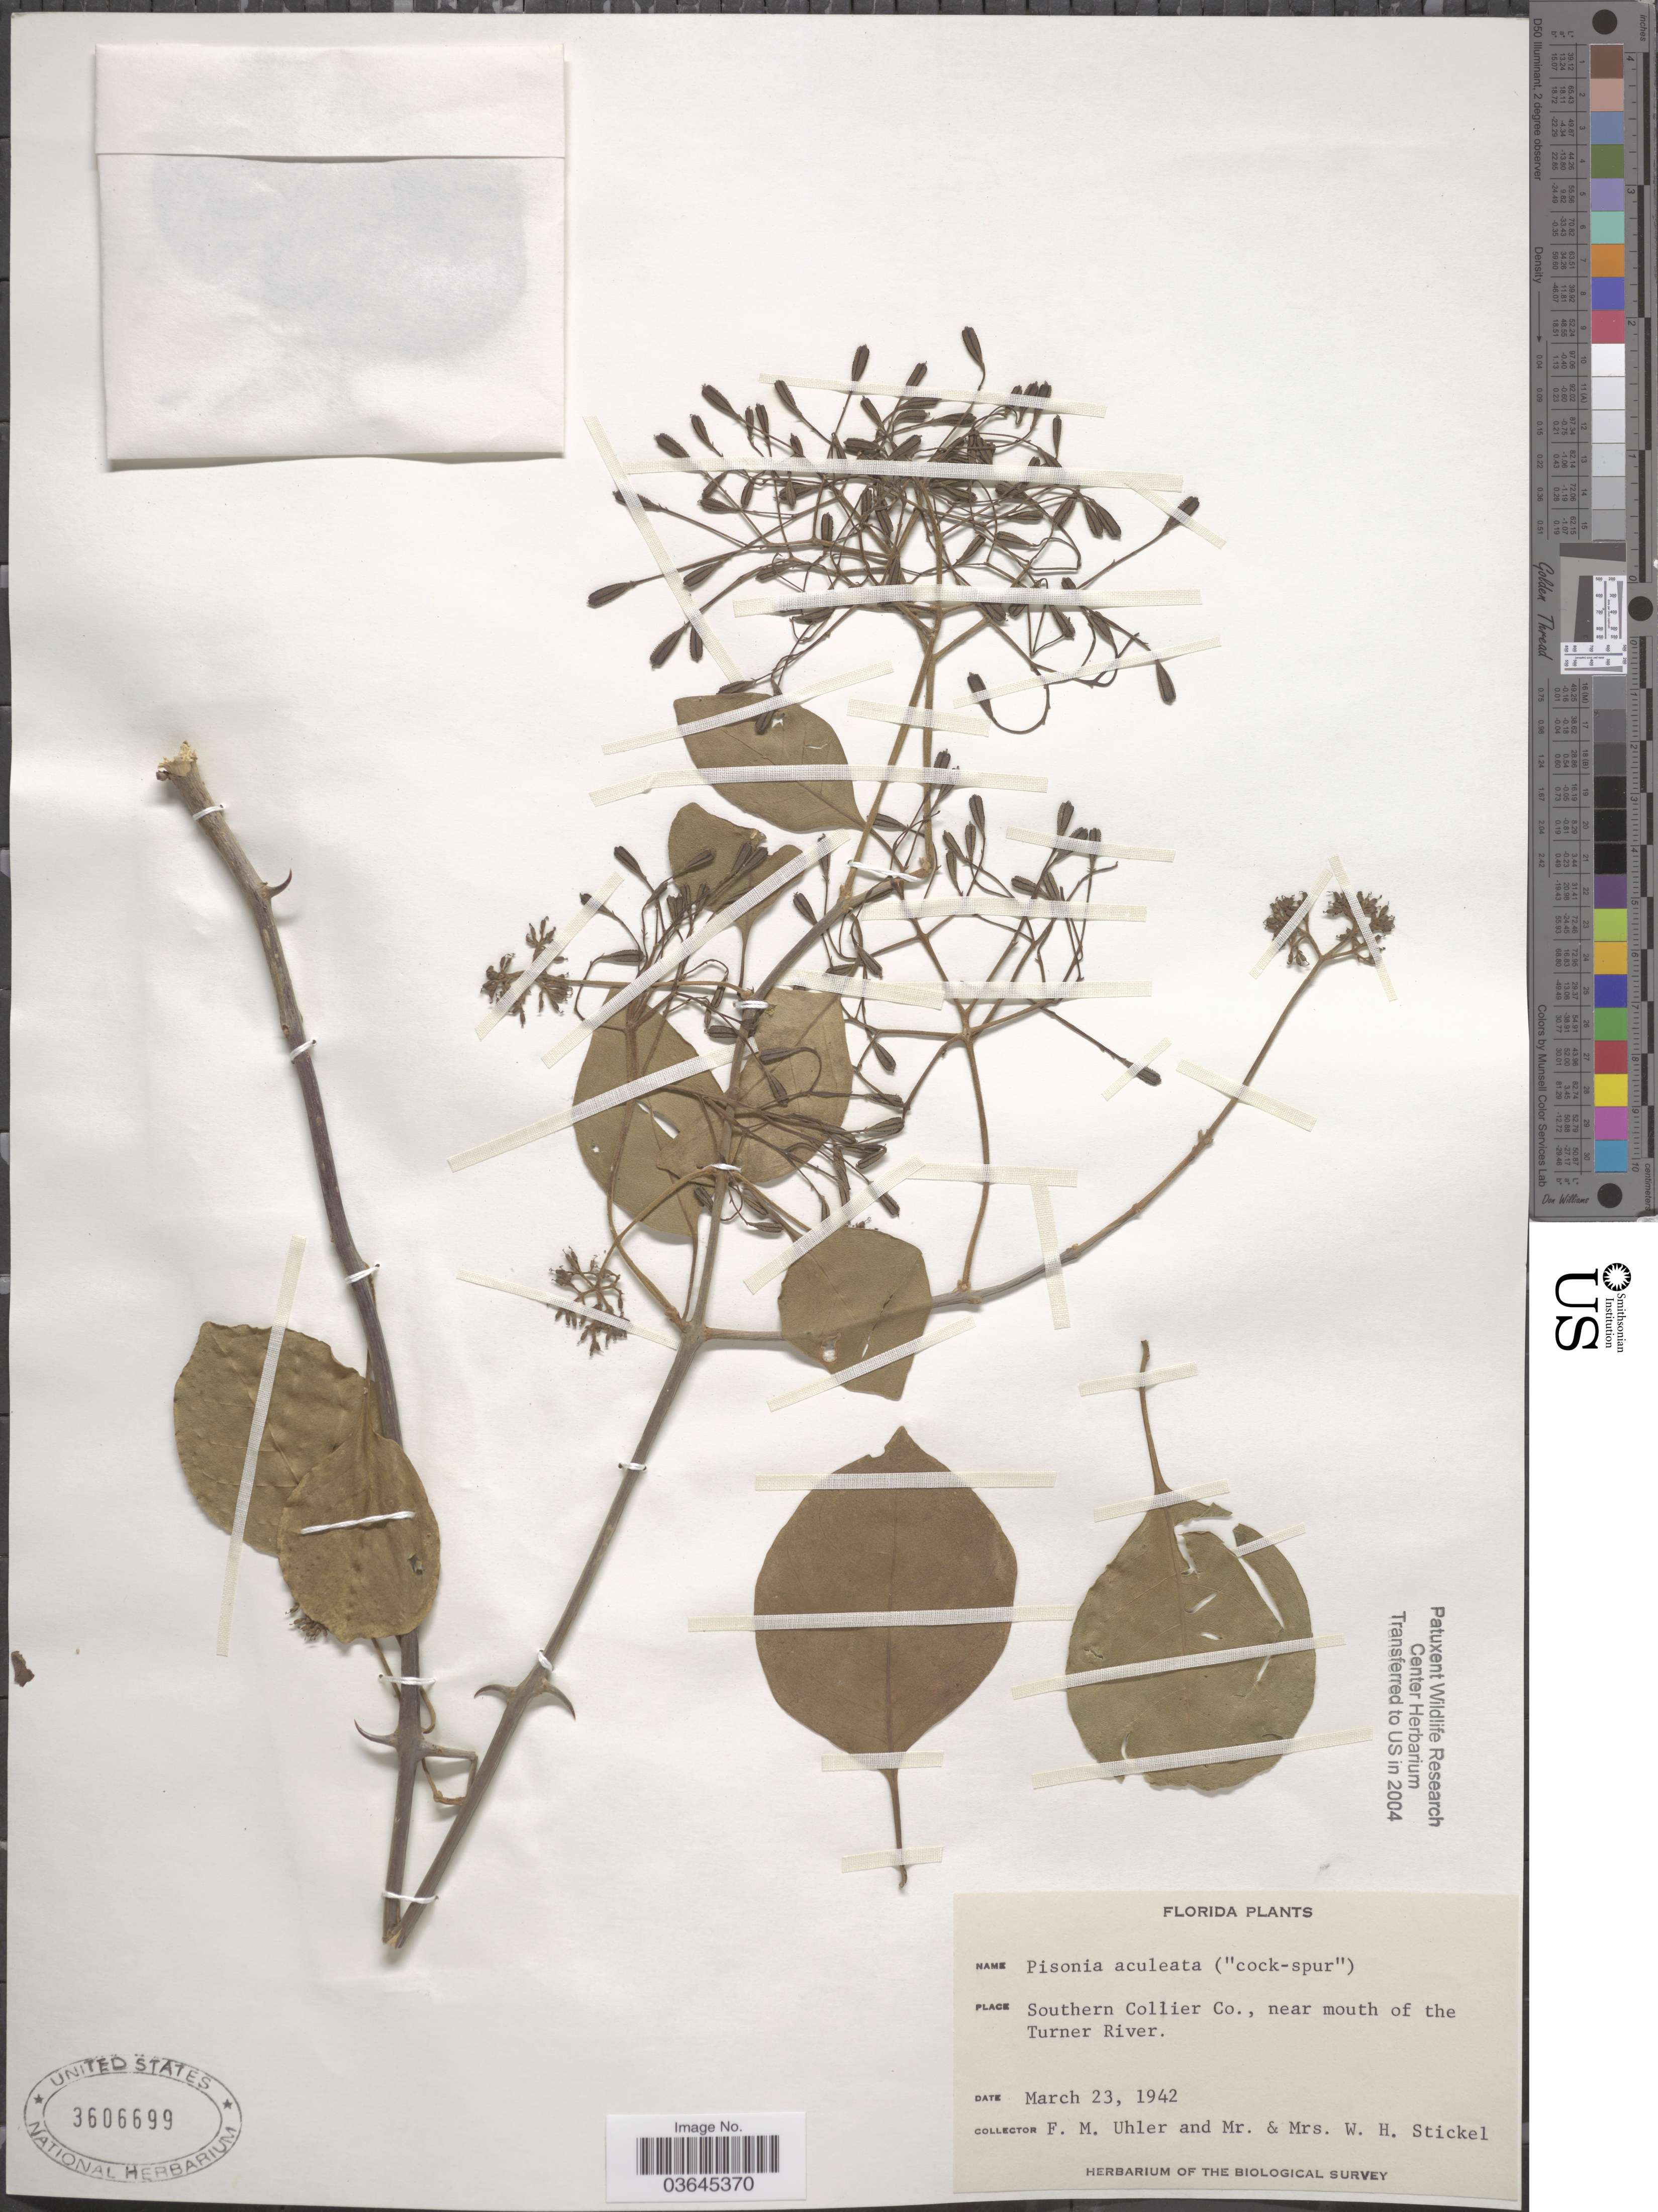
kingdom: Plantae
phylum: Tracheophyta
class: Magnoliopsida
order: Caryophyllales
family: Nyctaginaceae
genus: Pisonia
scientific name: Pisonia aculeata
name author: L.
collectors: F. M. Uhler, W. Stickel & W. Stickel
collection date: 1942-03-23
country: United States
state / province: Florida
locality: Southern Collier Co., near mouth of the Turner River.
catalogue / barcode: US 3606699